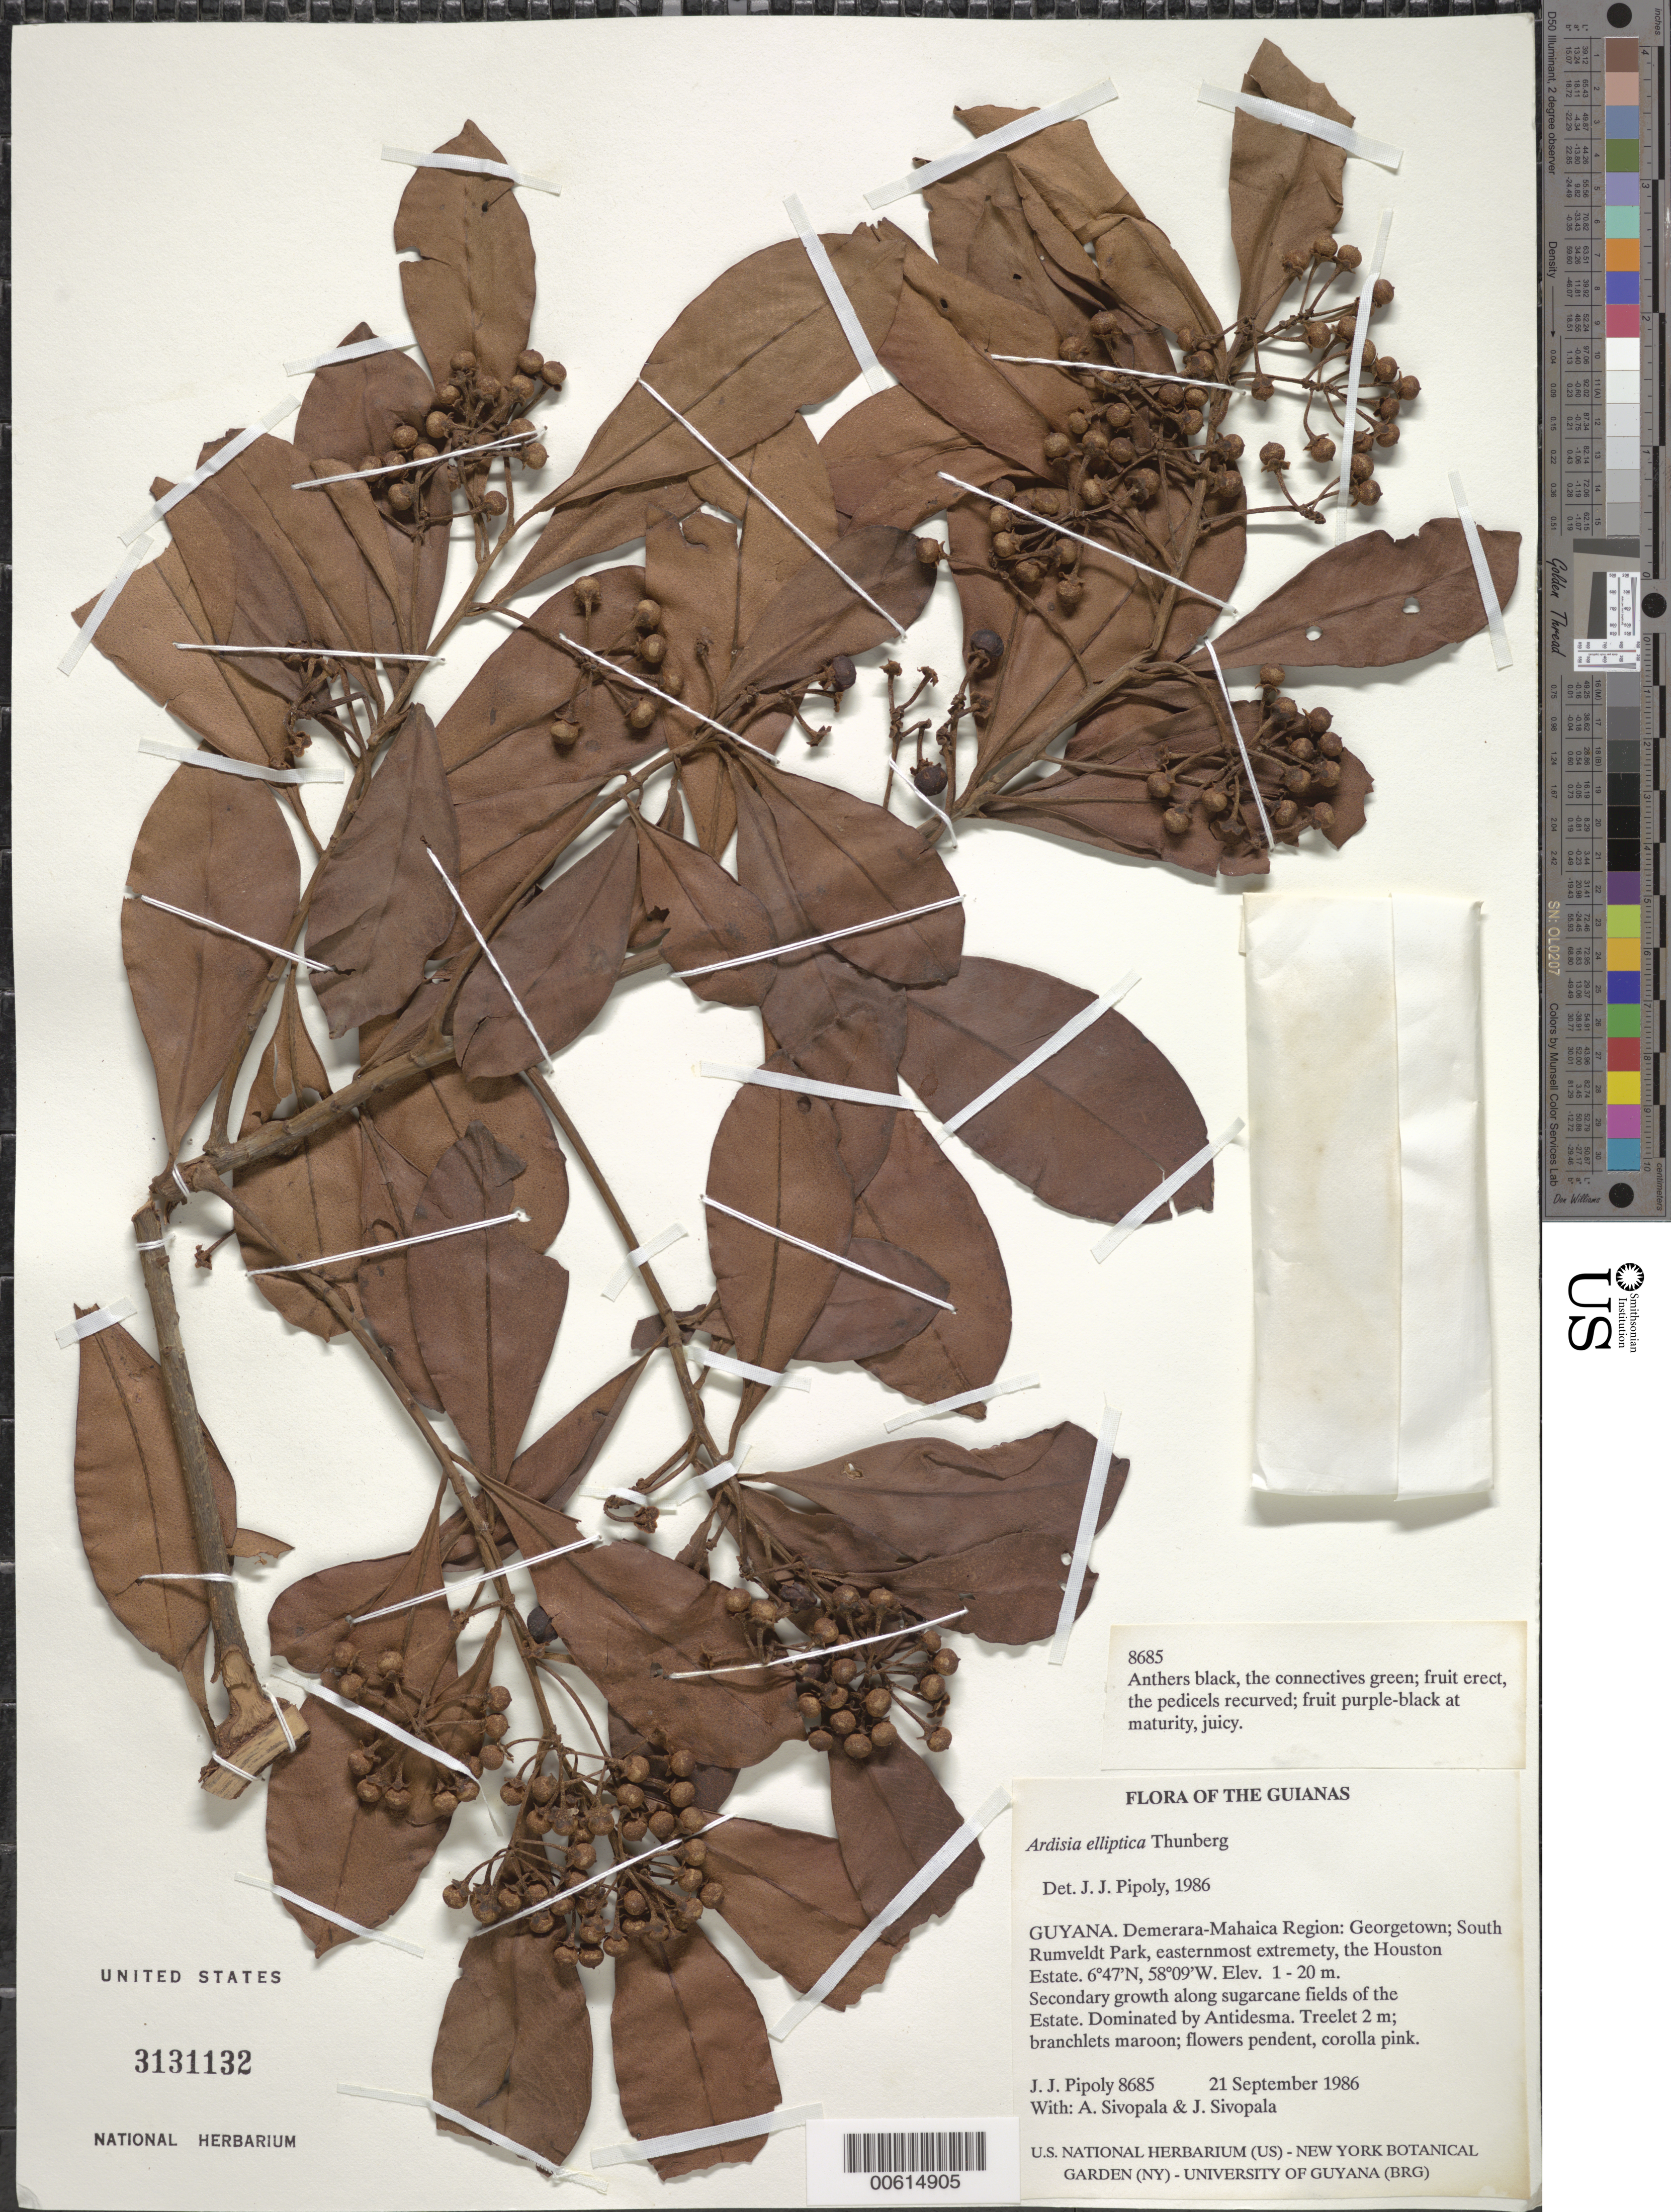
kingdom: Plantae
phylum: Tracheophyta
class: Magnoliopsida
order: Ericales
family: Primulaceae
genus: Ardisia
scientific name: Ardisia elliptica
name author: Thunb.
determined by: Pipoly, J. J., III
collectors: J. J. Pipoly, A. Sivopala & J. Sivopala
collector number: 8685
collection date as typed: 21 September 1986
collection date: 1986-09-21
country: Guyana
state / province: Demerara-Mahaica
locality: Georgetown; South Rumveldt Park, easternmost extremety, the Houston Estate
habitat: Secondary growth along sugarcane fields of the Estate. Dominated by Antidesma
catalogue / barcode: US 3131132